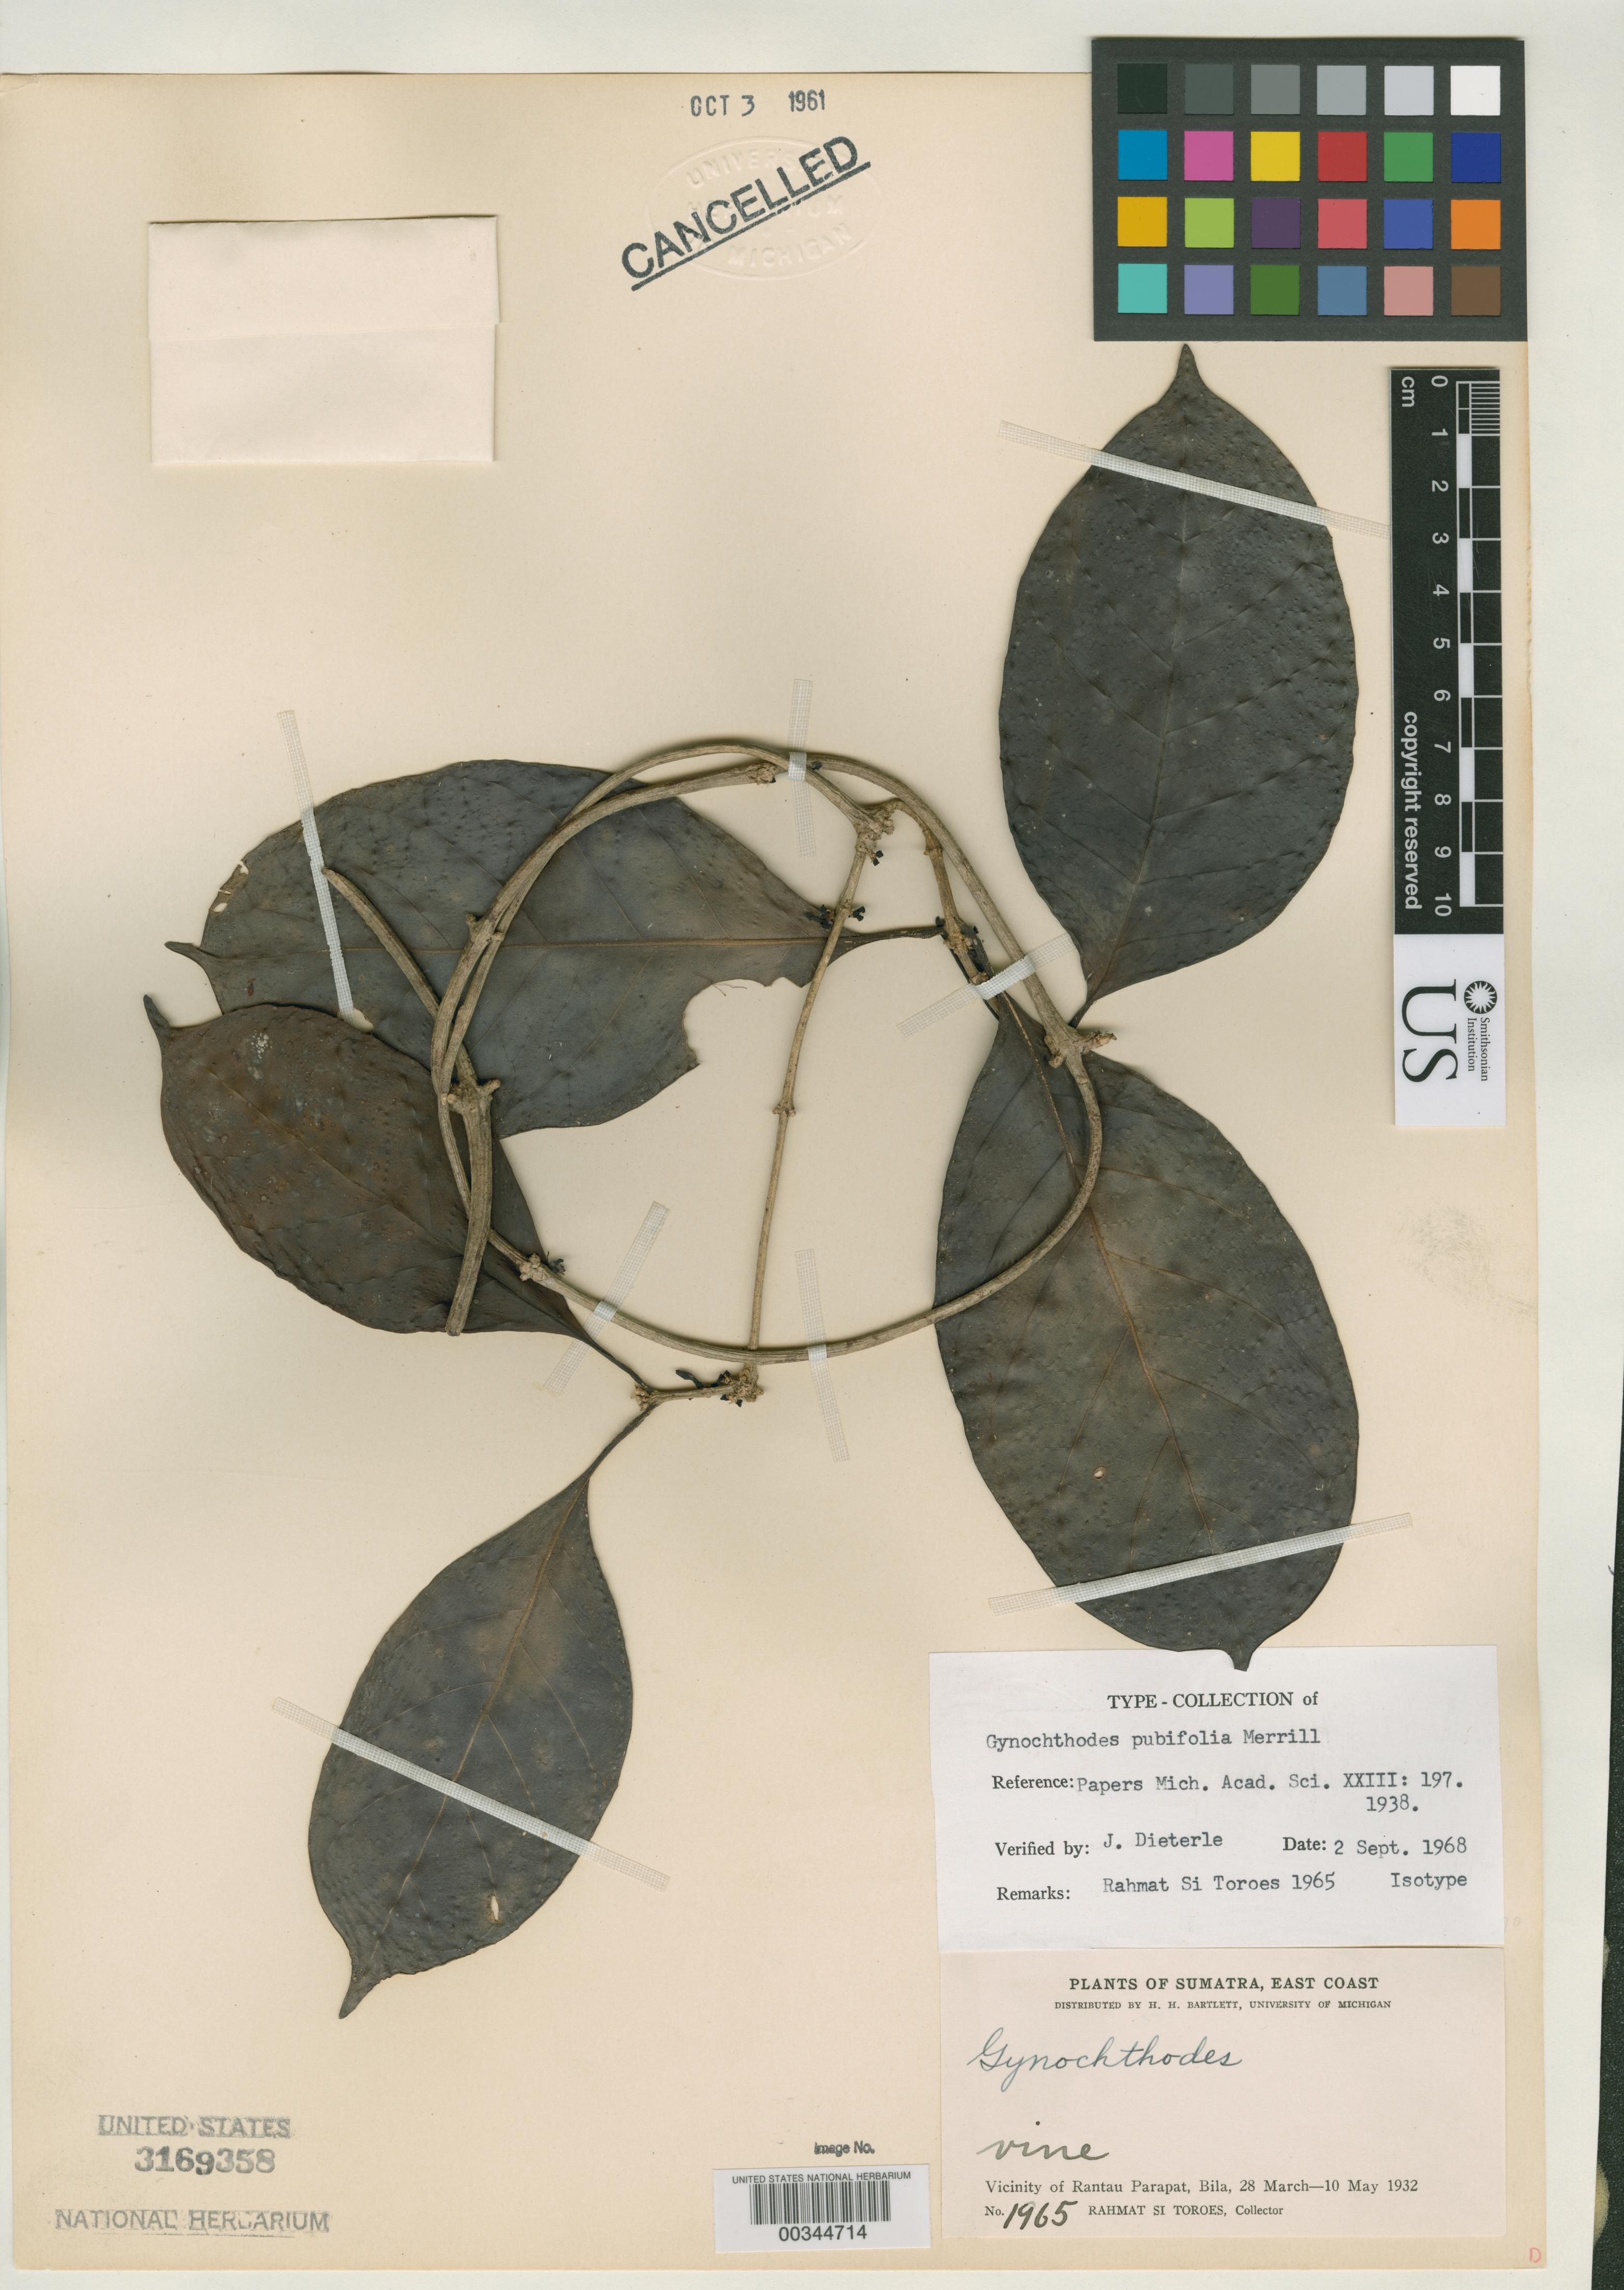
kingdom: Plantae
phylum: Tracheophyta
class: Magnoliopsida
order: Gentianales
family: Rubiaceae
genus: Gynochthodes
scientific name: Gynochthodes pubifolia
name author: Merr.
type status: Isotype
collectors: Rahmat Si Boeea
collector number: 1965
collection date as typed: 28 Mar 1932 to 10 May 1932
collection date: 1932-03-28/1932-05-10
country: Indonesia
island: Sumatra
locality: East coast, vicinity of Rantau Parapat, Bila.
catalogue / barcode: US 3169358